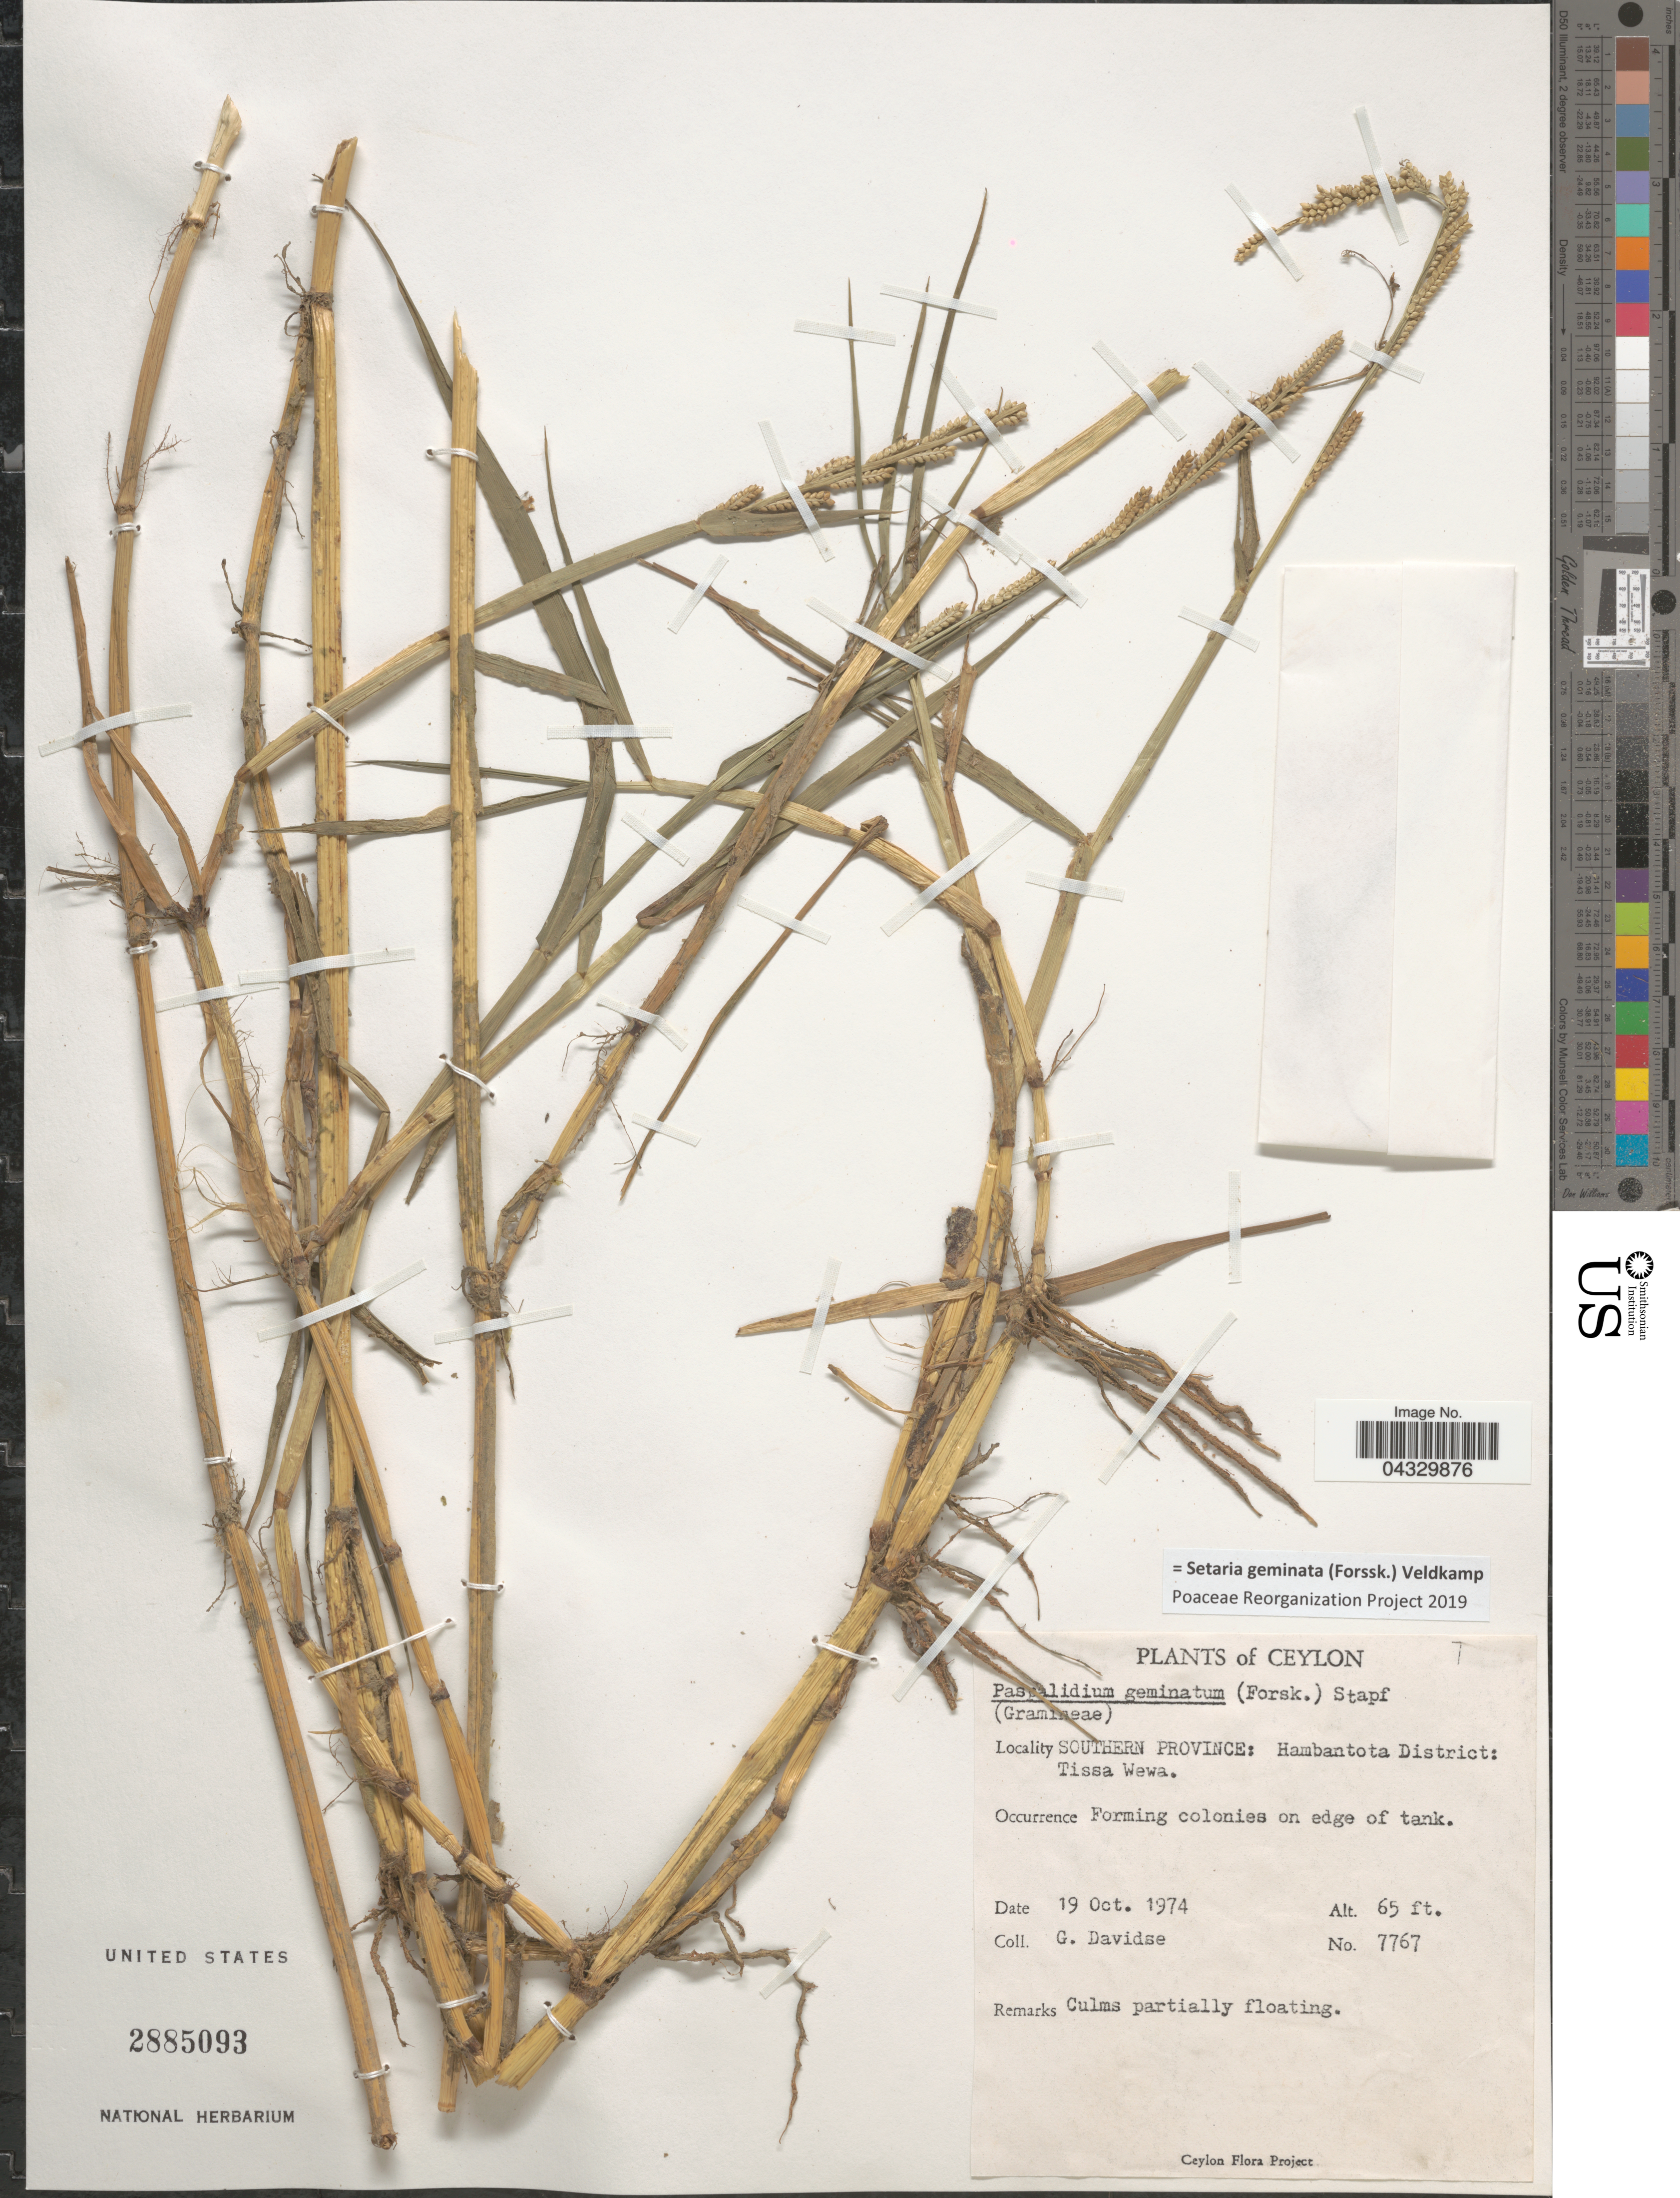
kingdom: Plantae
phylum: Tracheophyta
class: Liliopsida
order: Poales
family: Poaceae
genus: Setaria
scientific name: Setaria geminata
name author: (Forssk.) Veldkamp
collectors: G. Davidse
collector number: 7767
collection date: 1974-10-19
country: Sri Lanka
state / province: Southern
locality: Ceylon. Hambantota District: Tissa Wewa.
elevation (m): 20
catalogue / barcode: US 2885093